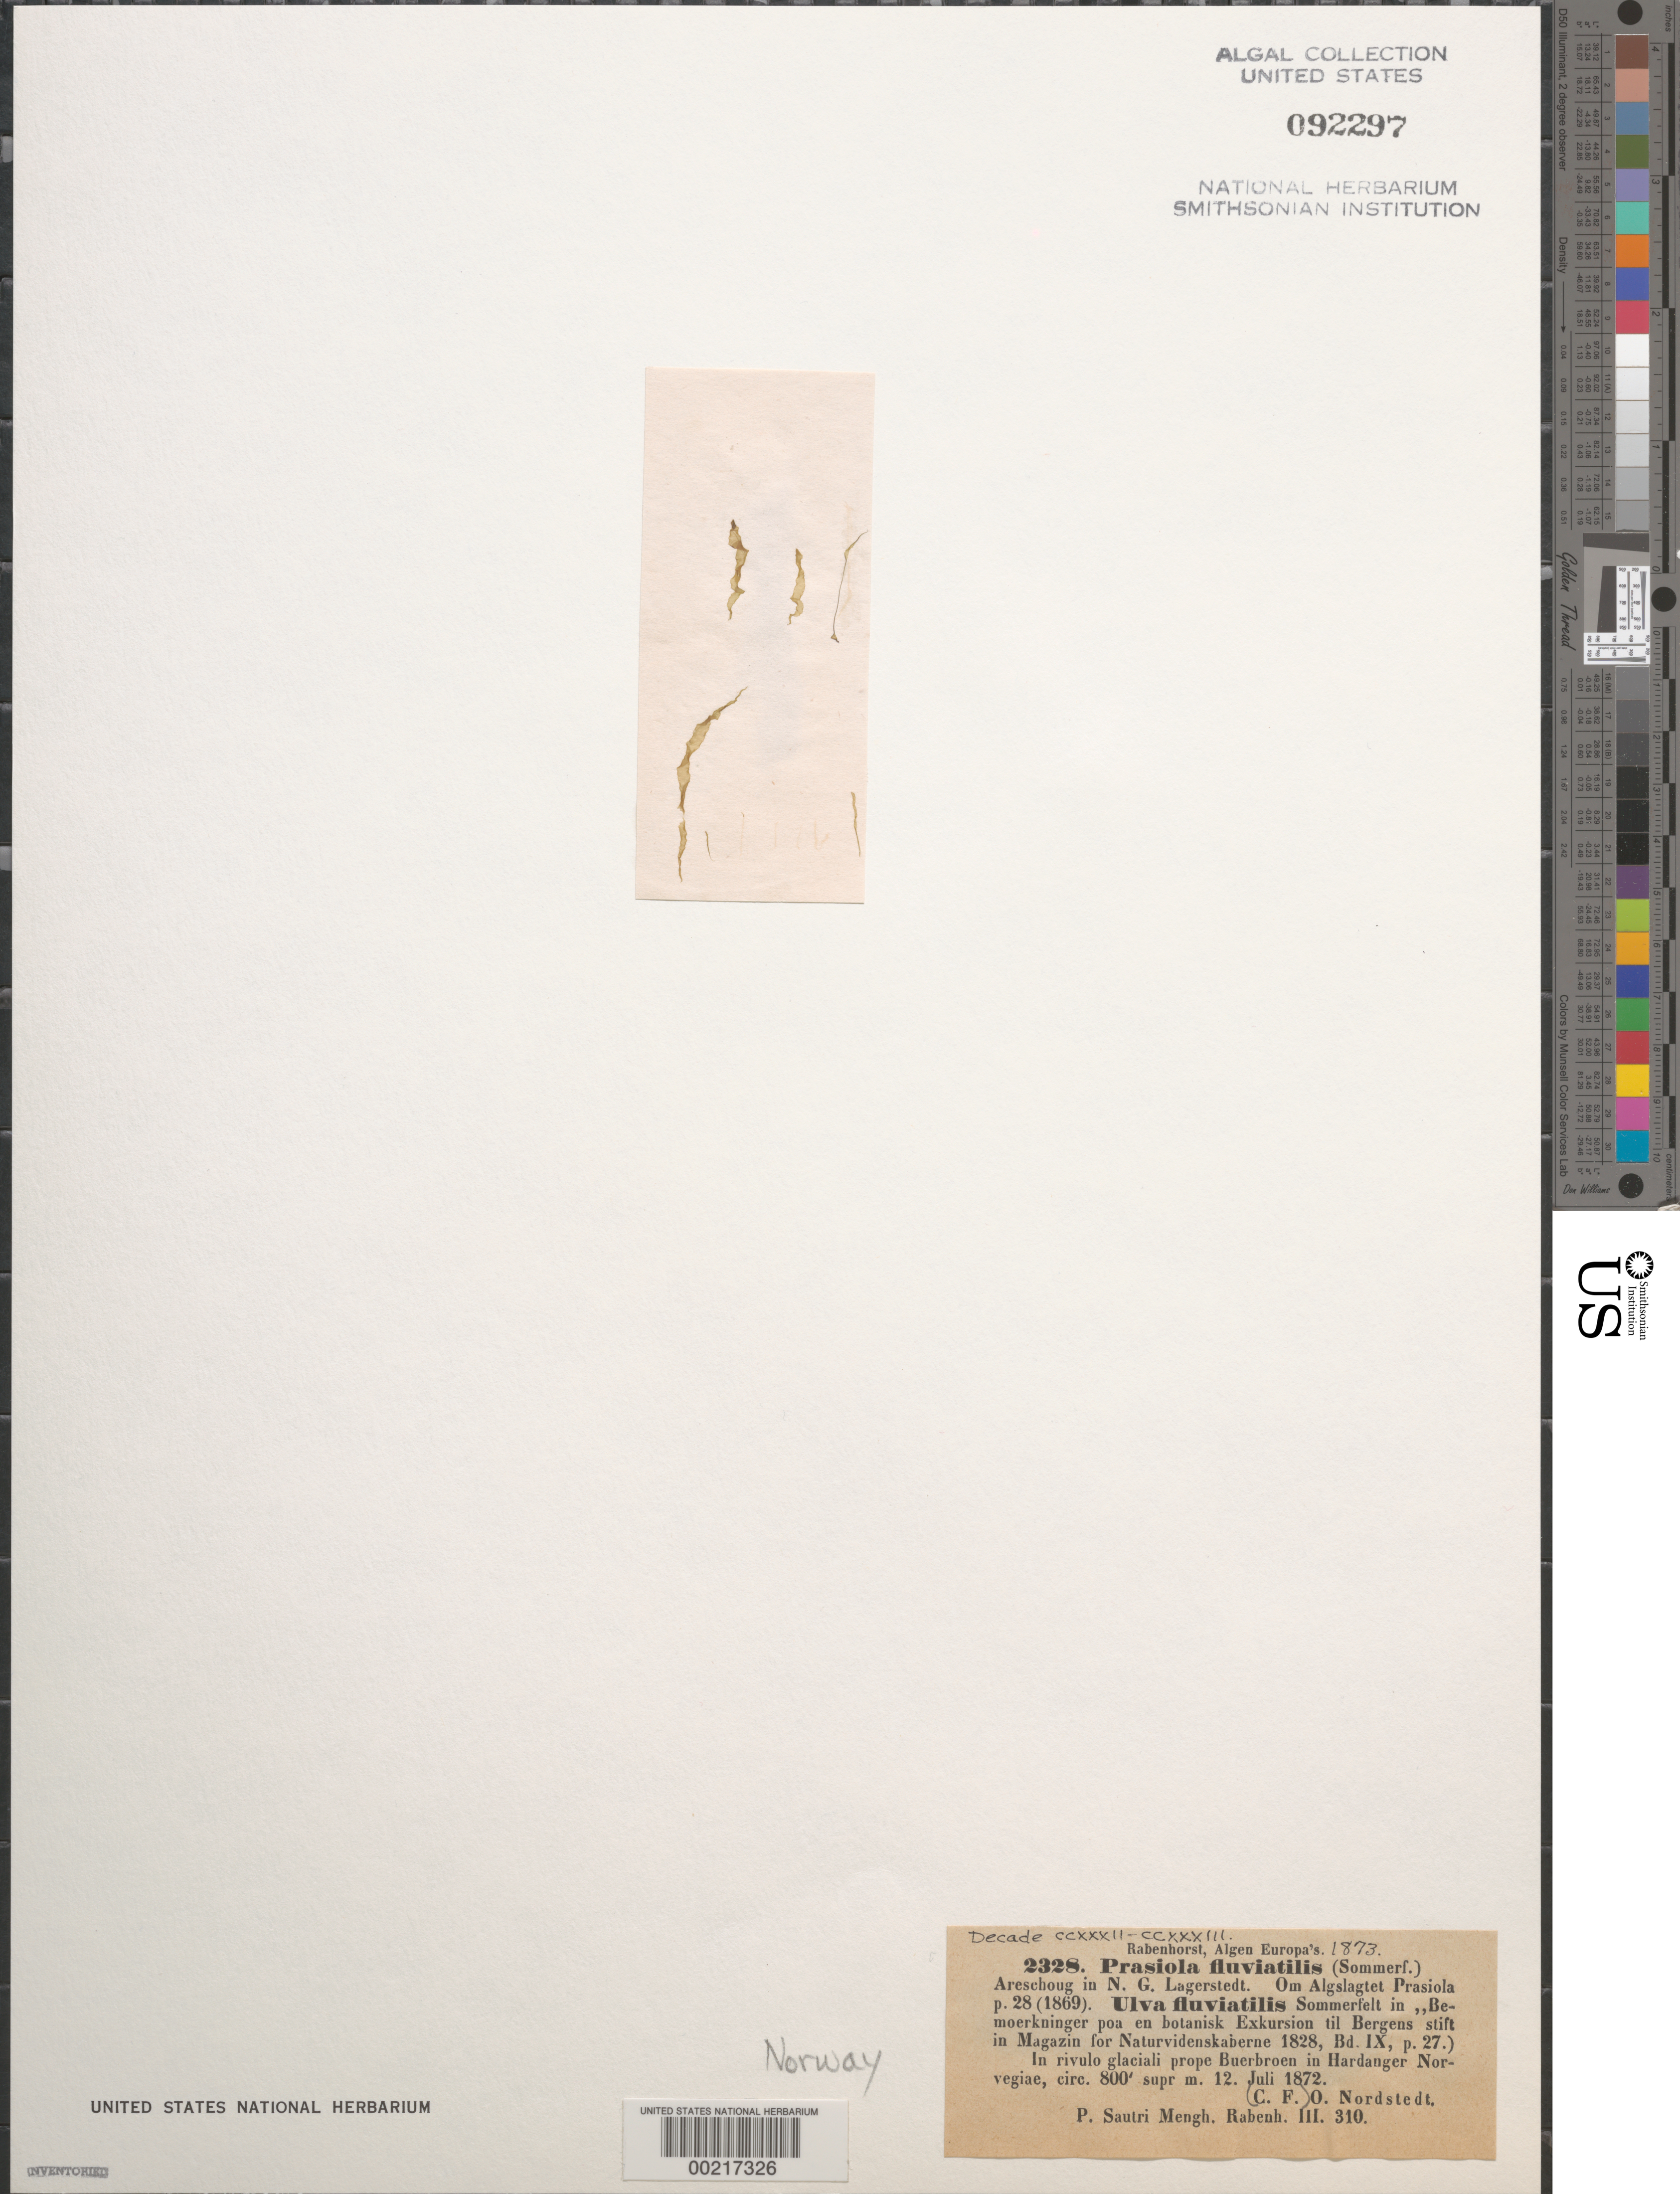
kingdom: Plantae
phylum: Chlorophyta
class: Trebouxiophyceae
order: Prasiolales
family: Prasiolaceae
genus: Prasiola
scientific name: Prasiola fluviatilis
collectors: C. F. O. Nordstedt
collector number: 2328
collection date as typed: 12 Jul 1872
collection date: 1872-07-12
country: Norway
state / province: Hordaland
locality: Hardanger, near buerbroen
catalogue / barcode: US 92297